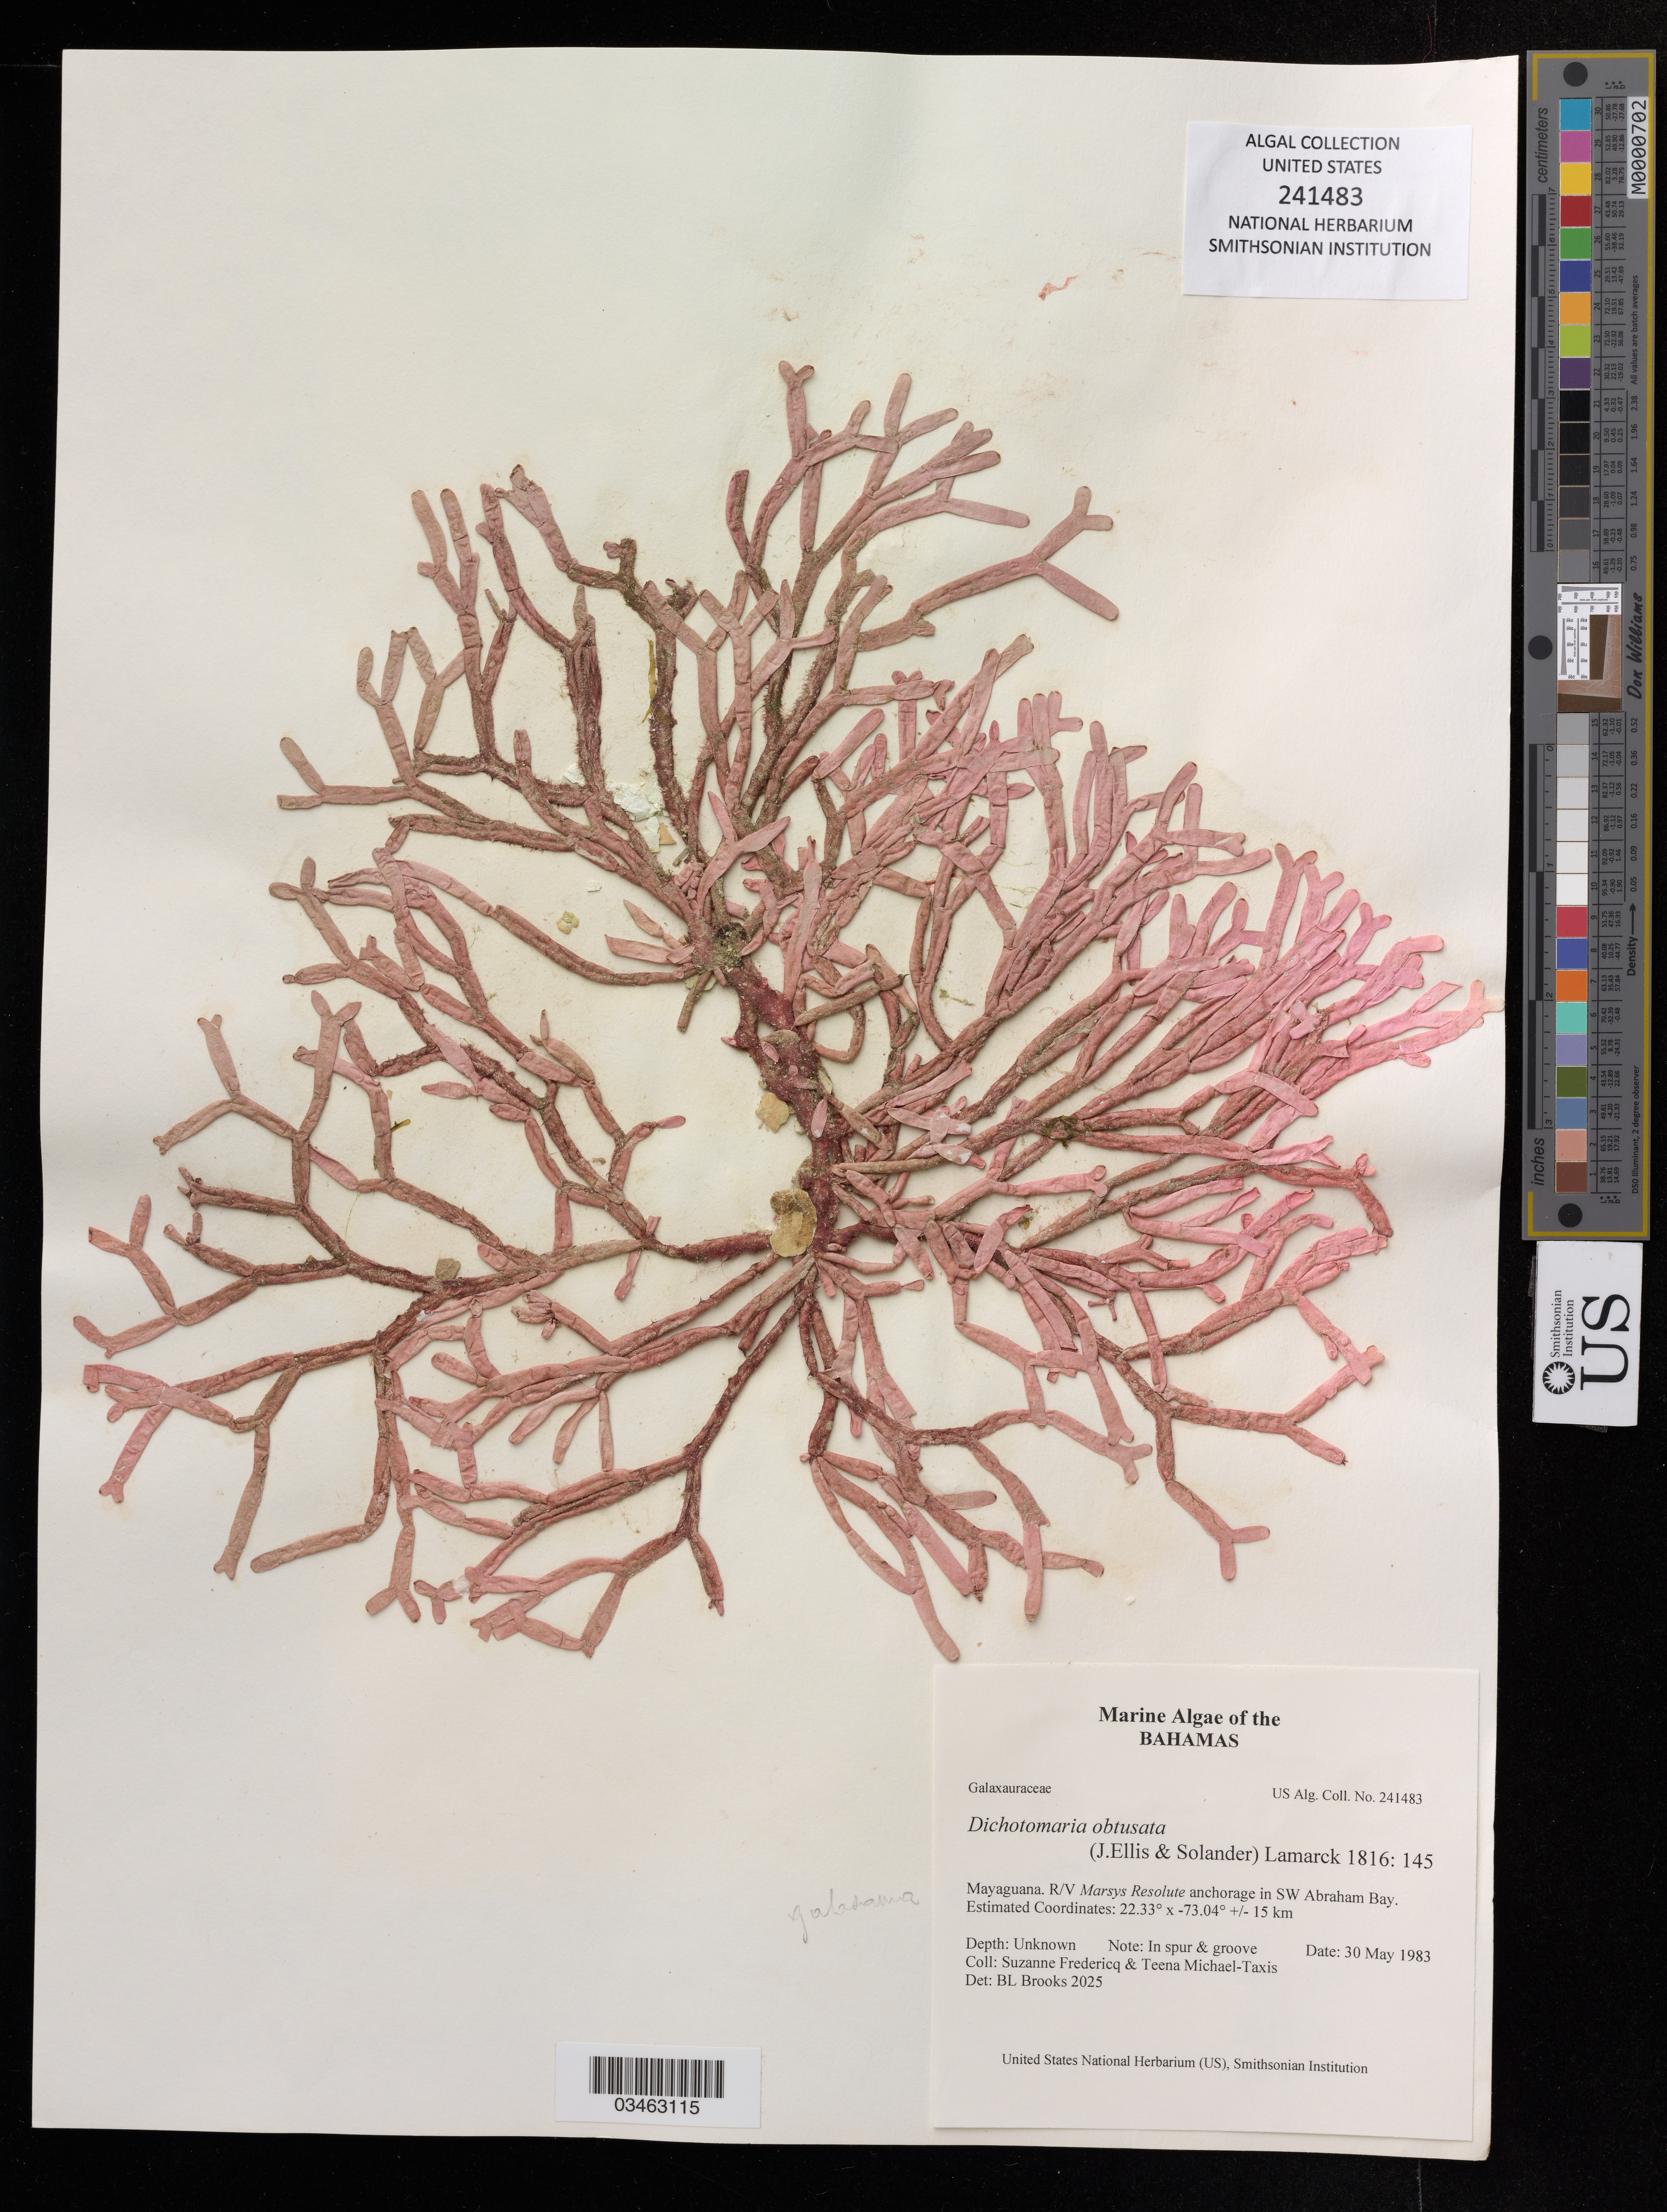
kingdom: Plantae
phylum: Rhodophyta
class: Florideophyceae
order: Nemaliales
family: Galaxauraceae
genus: Dichotomaria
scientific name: Dichotomaria obtusata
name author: (Ellis & Sol.) Lam.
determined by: Brooks, B. L., (BOT), Smithsonian Institution - National Museum of Natural History (UNITED STATES)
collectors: S. Fredericq & T. Michael-Taxis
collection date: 1983-05-30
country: Bahamas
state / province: Mayaguana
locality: R/V Marsys Resolute anchorage in SW Abraham Bay.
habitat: In spur and groove.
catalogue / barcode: US 241483